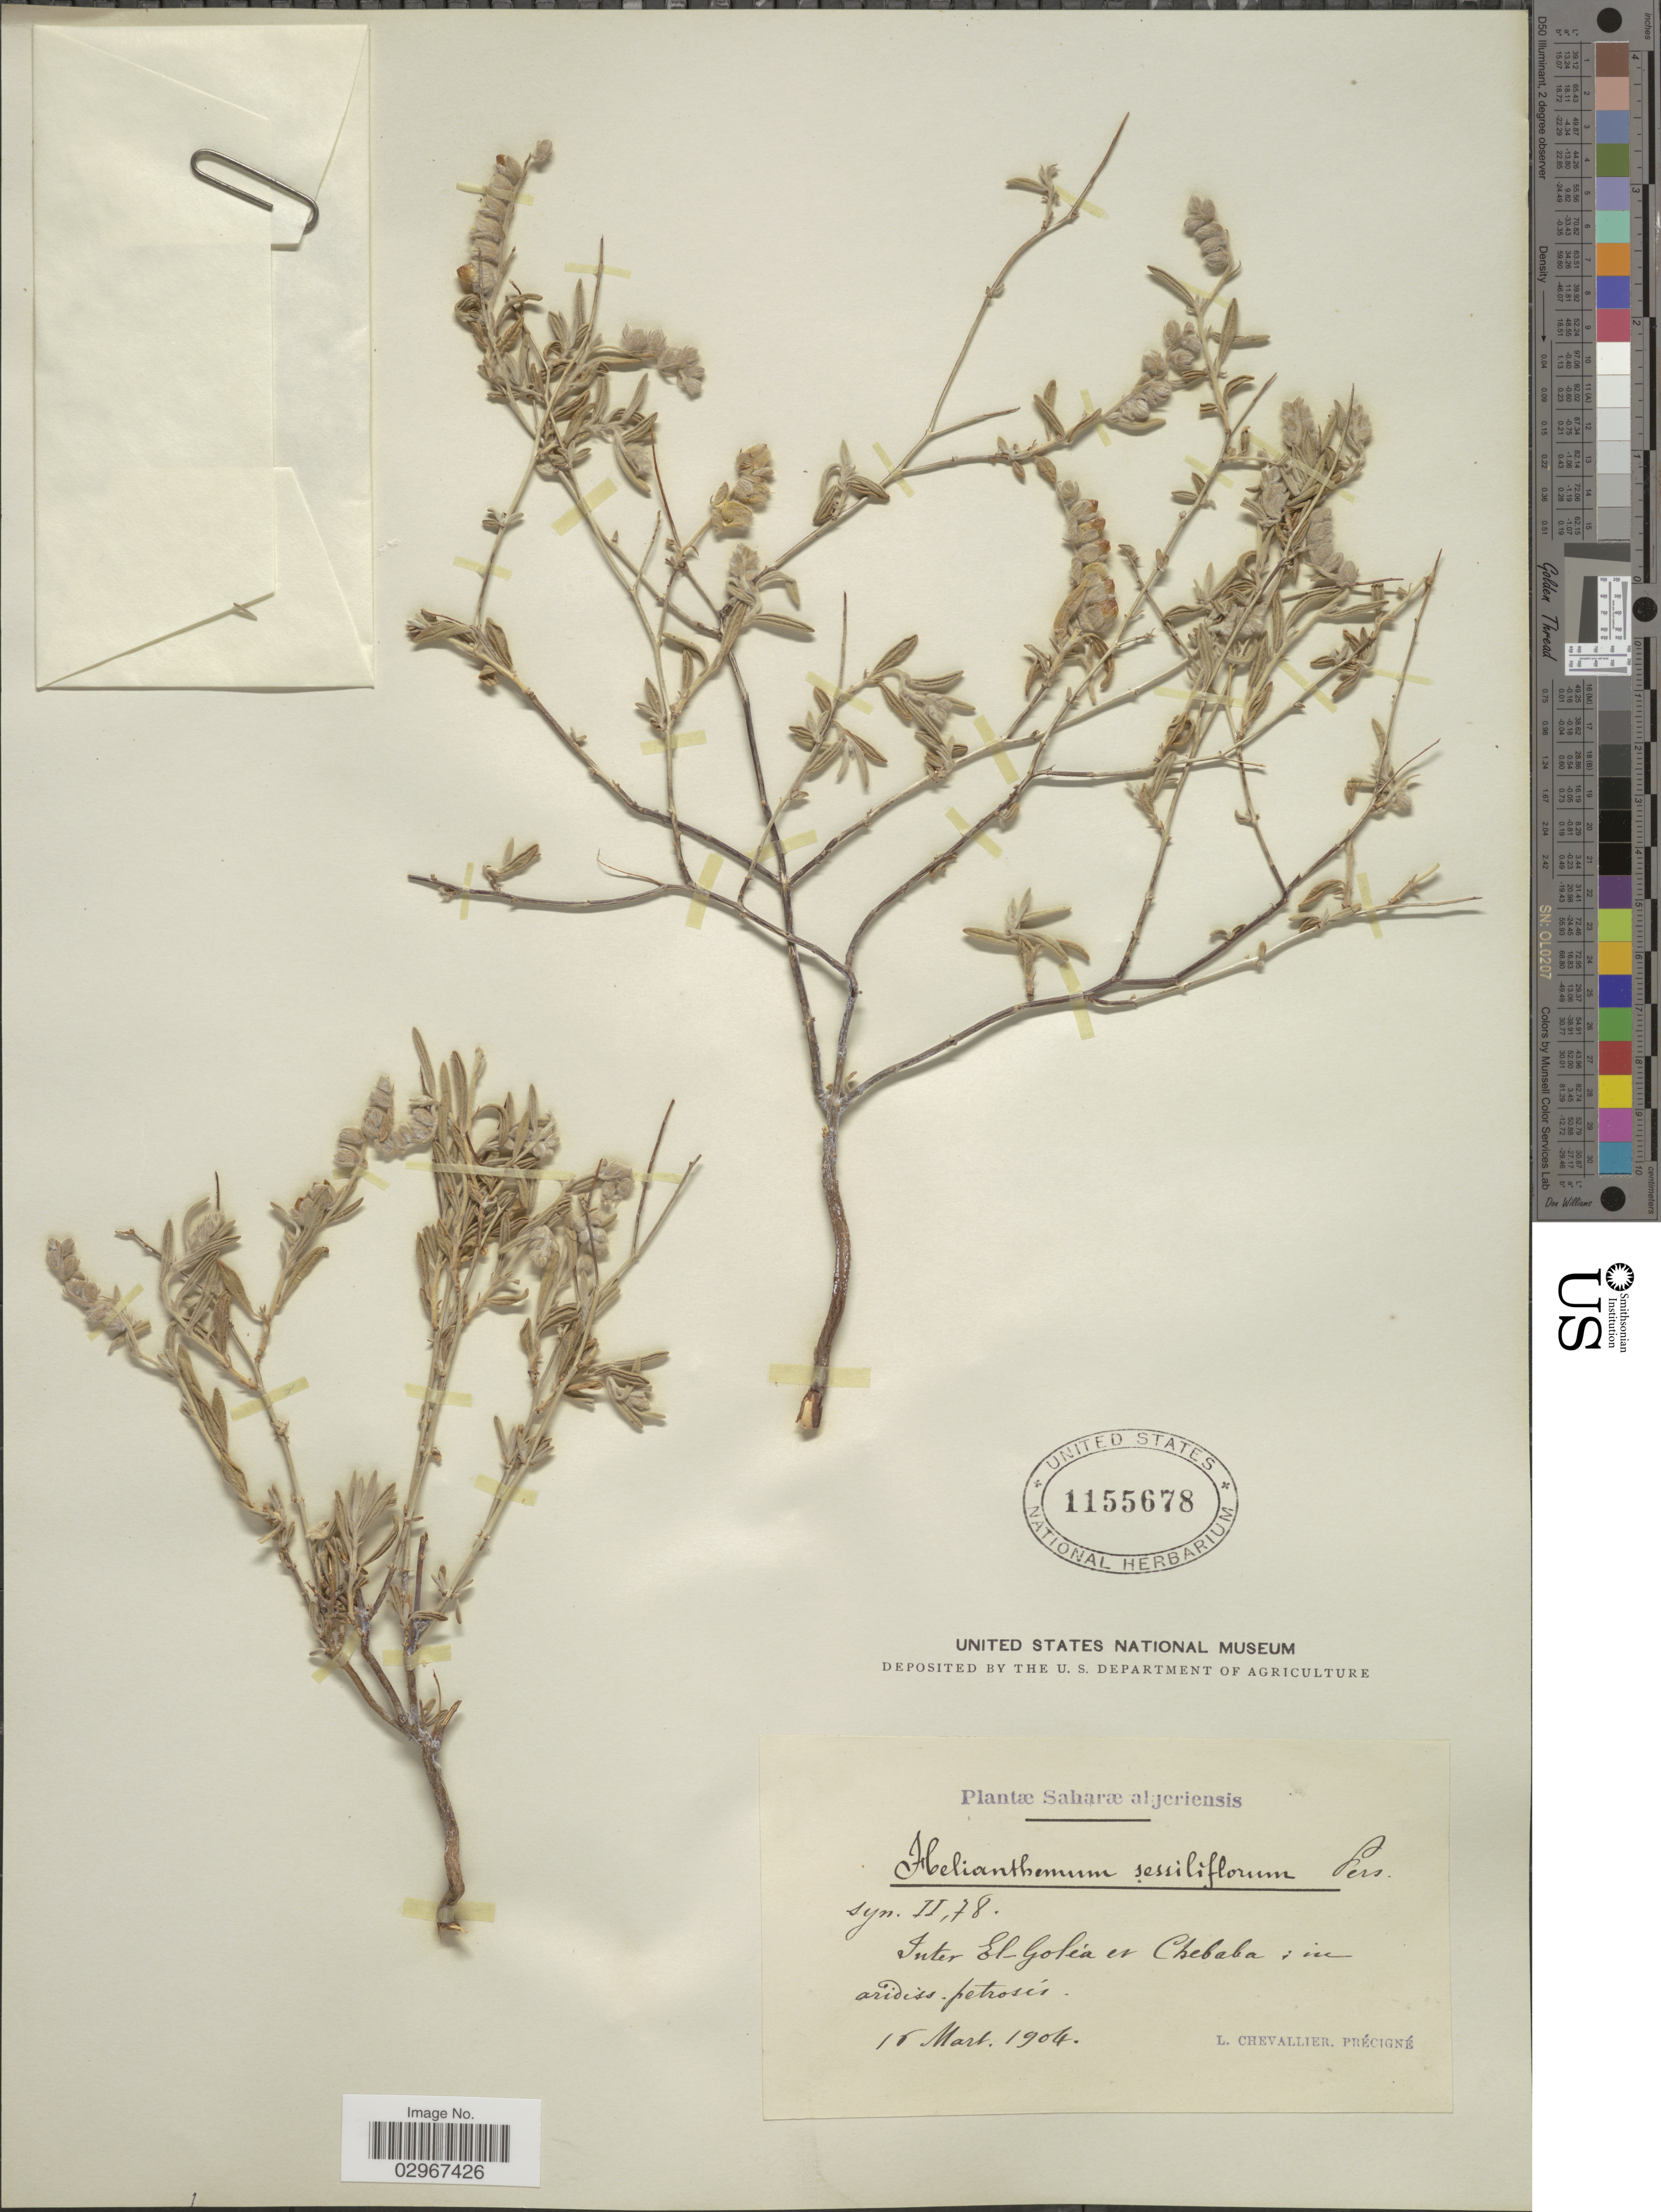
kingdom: Plantae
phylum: Tracheophyta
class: Magnoliopsida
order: Malvales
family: Cistaceae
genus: Helianthemum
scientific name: Helianthemum sessiliflorum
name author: (Desf.) Pers.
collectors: L. Chevallier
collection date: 1904-03-16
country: Algeria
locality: Saharæ algeriensis. Inter El Goléa et Chebaba im aridiss. petrosis.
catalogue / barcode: US 1155678